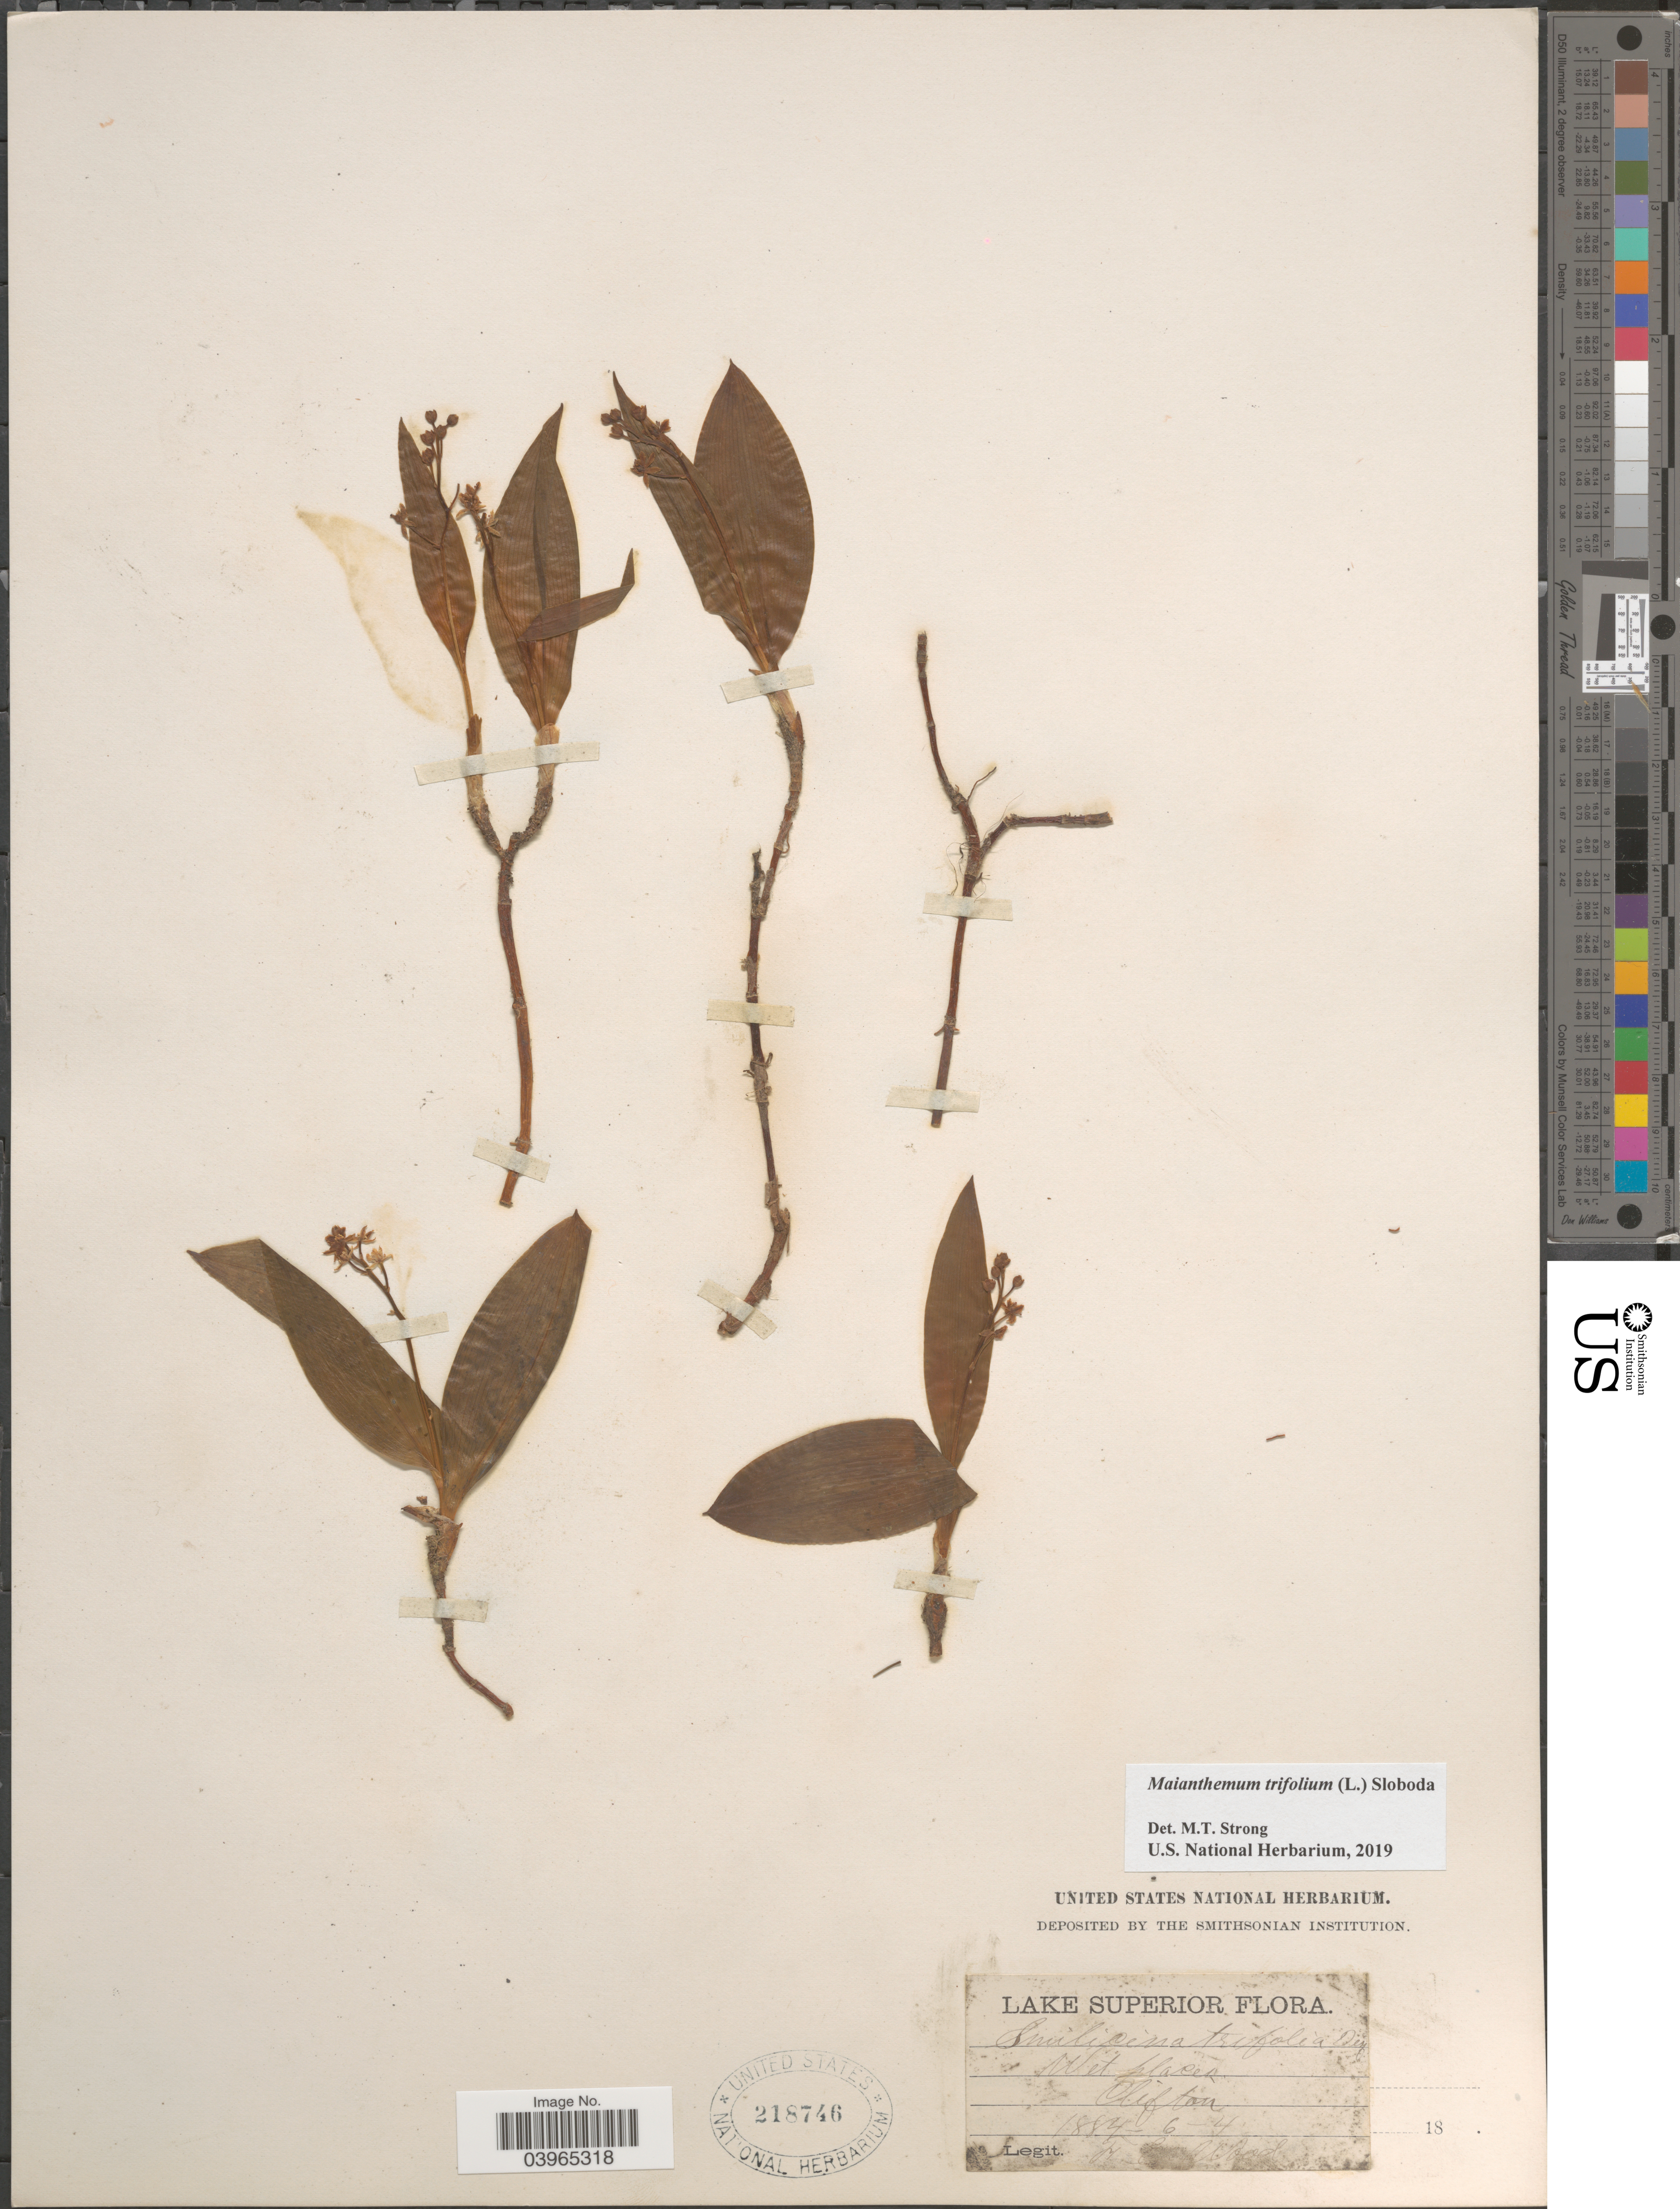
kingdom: Plantae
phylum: Tracheophyta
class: Liliopsida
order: Asparagales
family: Asparagaceae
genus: Maianthemum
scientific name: Maianthemum trifolium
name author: (L.) Sloboda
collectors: H. Wood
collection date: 1884-06-04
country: United States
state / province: Minnesota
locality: Lake Superior. Clifton.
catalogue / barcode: US 218746